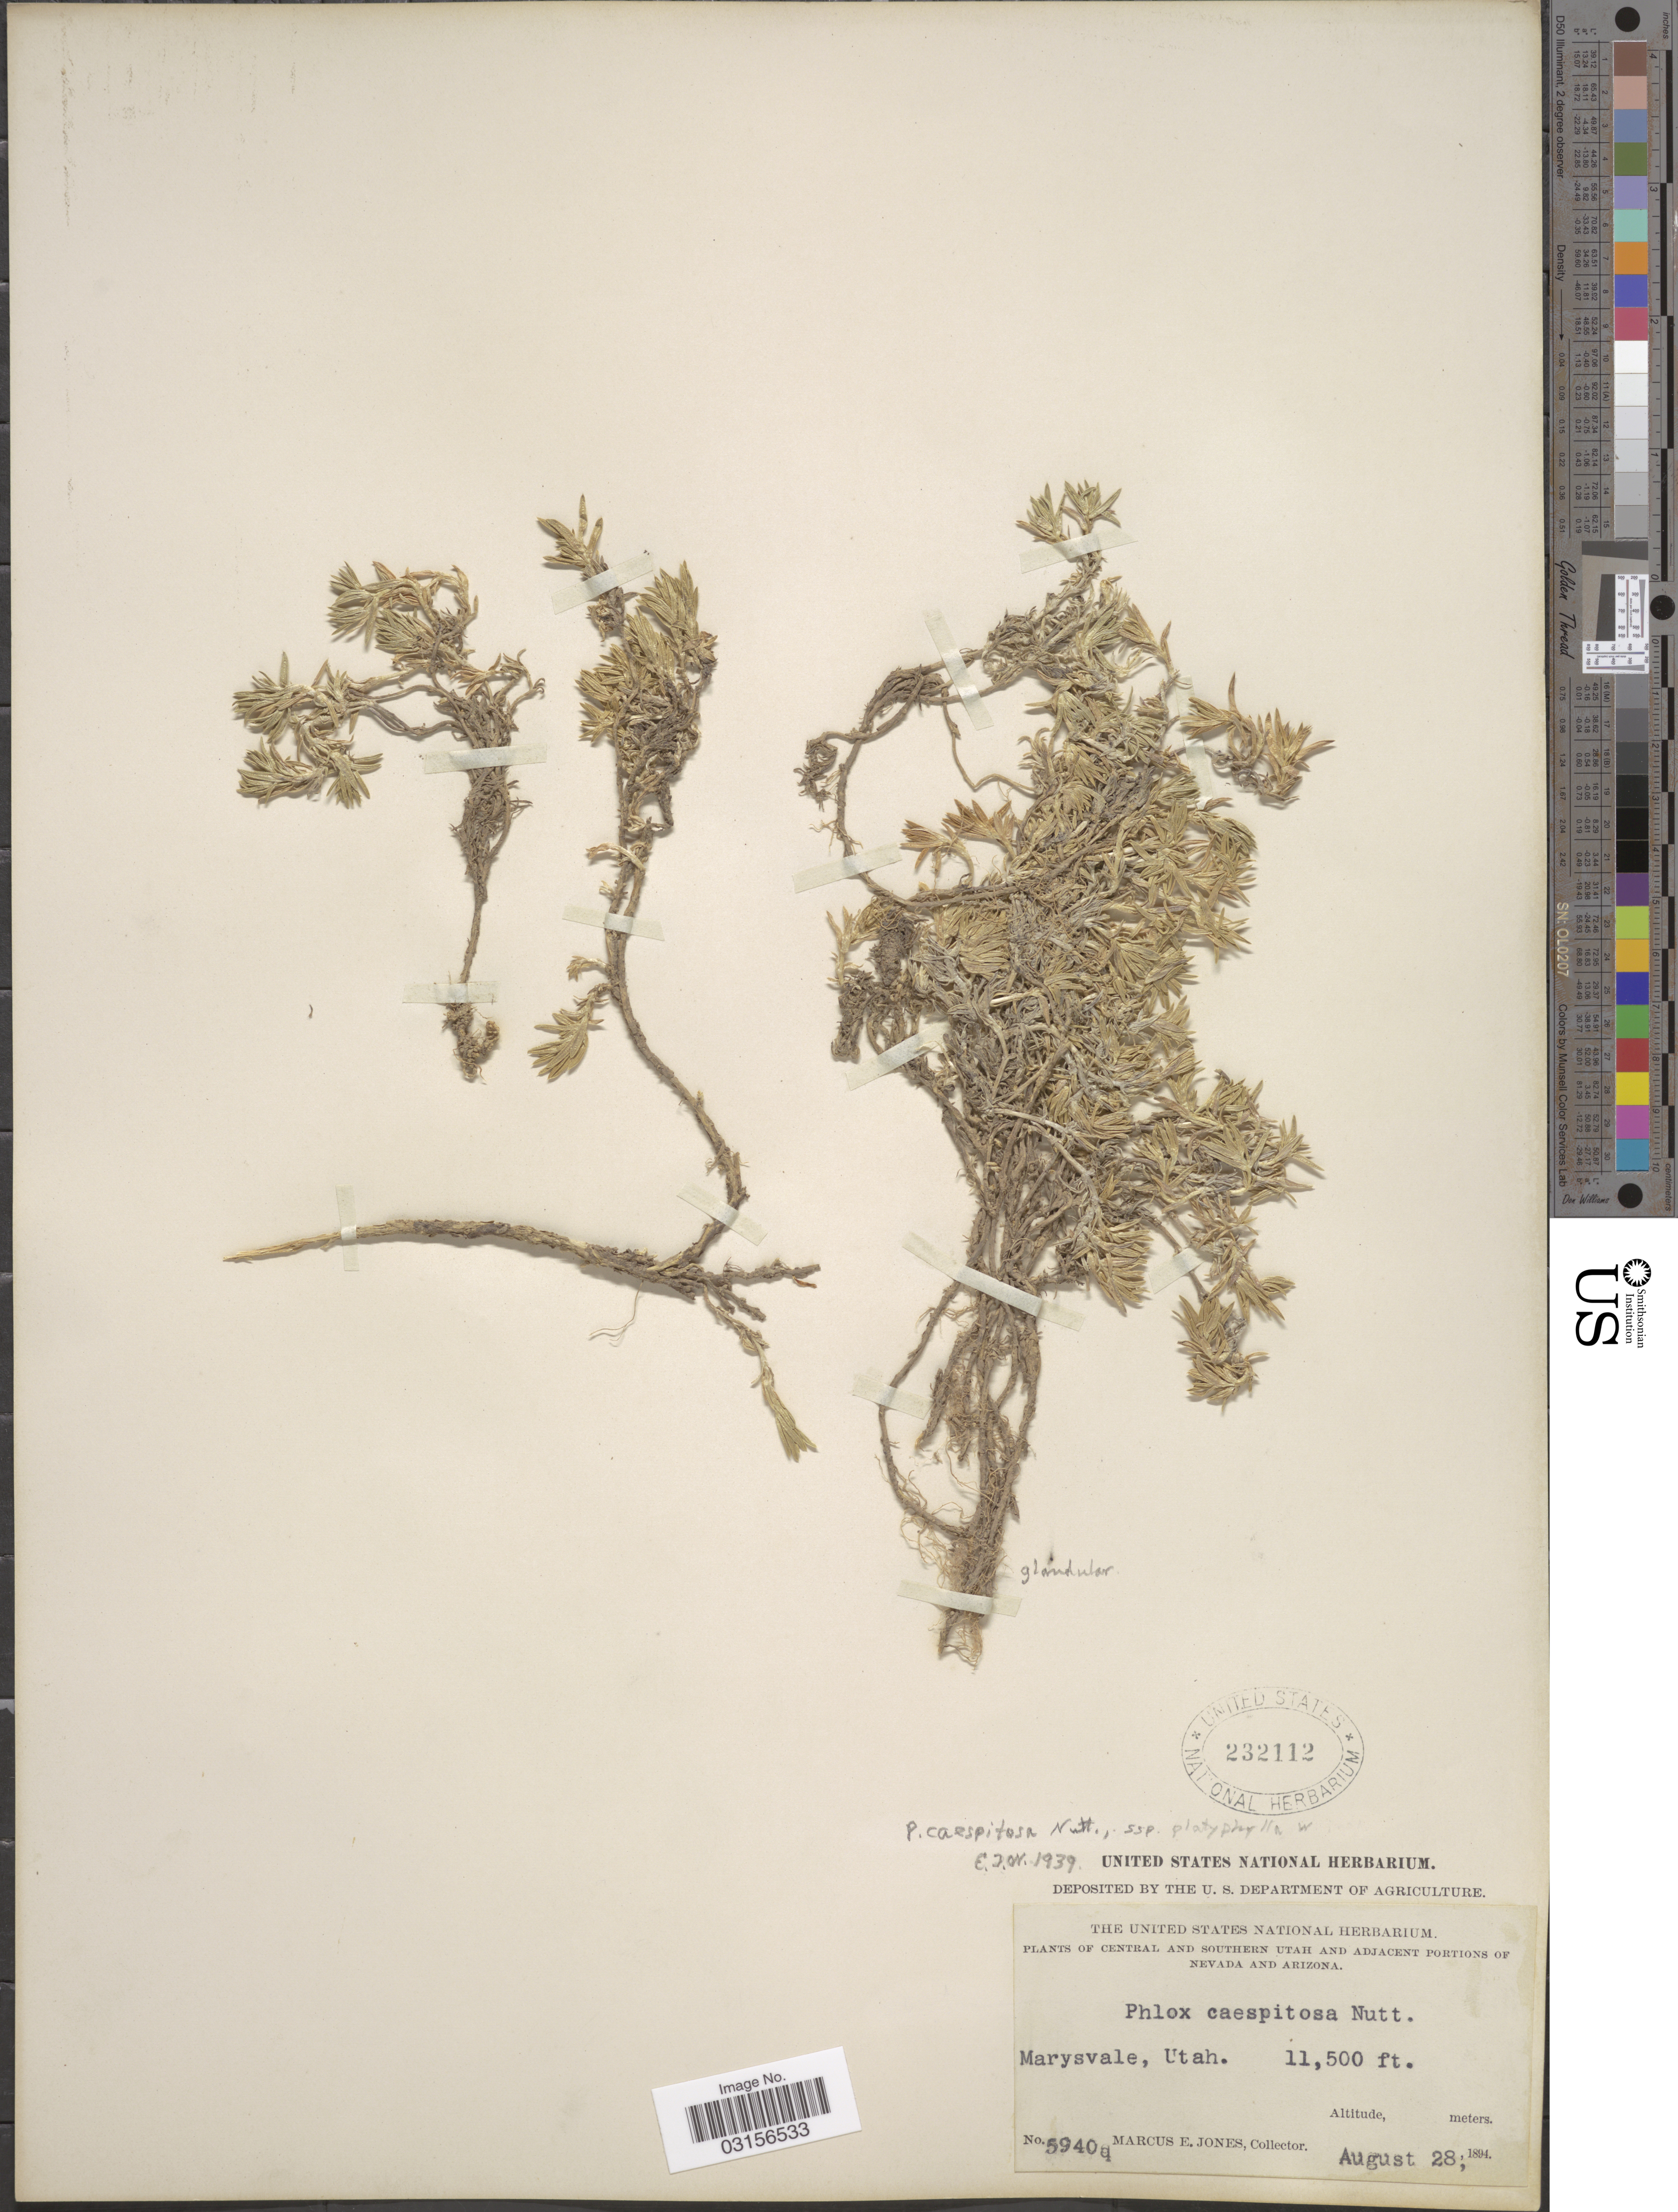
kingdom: Plantae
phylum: Tracheophyta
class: Magnoliopsida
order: Ericales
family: Polemoniaceae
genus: Phlox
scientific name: Phlox condensata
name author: (A. Gray) E.E. Nelson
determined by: Mayfield, M. H.; Ferguson, C. J.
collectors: M. E. Jones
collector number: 5940q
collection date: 1894-08-28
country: United States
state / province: Utah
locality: Central and Southern Utah. Marysvale.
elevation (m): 3505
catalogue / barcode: US 232112